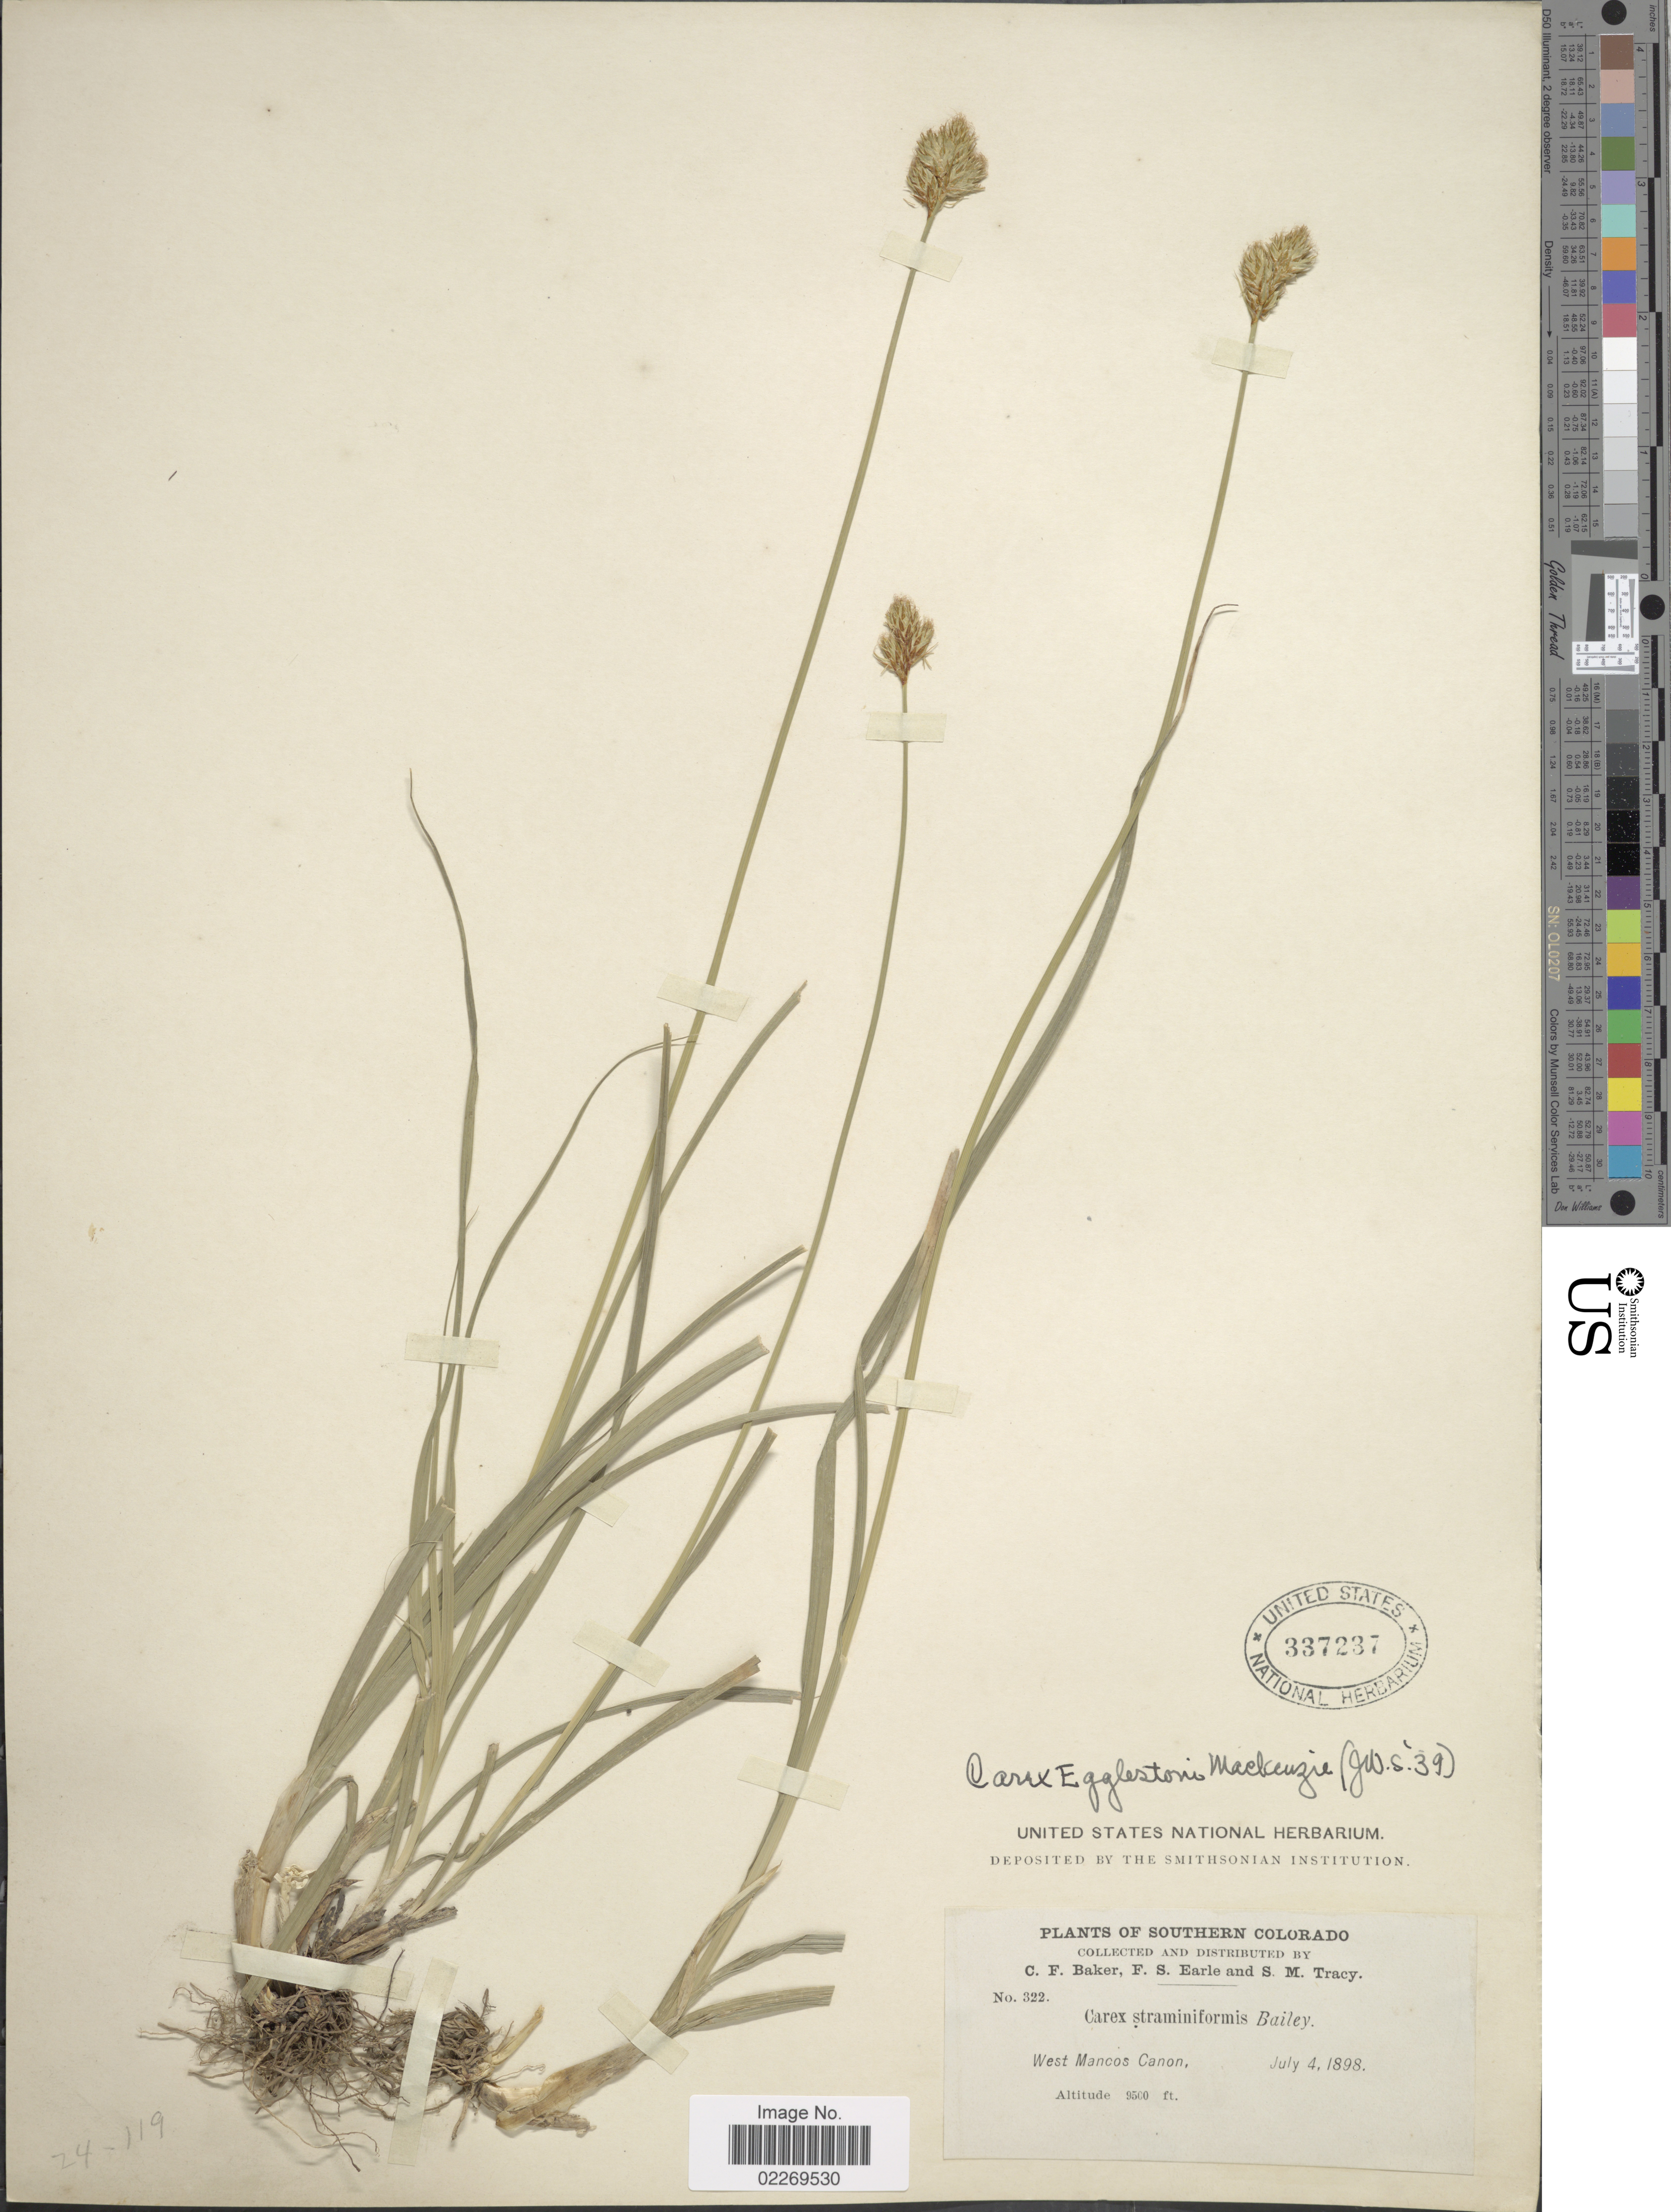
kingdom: Plantae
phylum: Tracheophyta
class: Liliopsida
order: Poales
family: Cyperaceae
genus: Carex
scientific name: Carex egglestonii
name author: Mack.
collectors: C. F. Baker, F. S. Earle & S. M. Tracy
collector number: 322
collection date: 1898-07-04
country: United States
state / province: Colorado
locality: Southern Colorado. West Mancos Canon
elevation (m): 2896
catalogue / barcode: US 337237